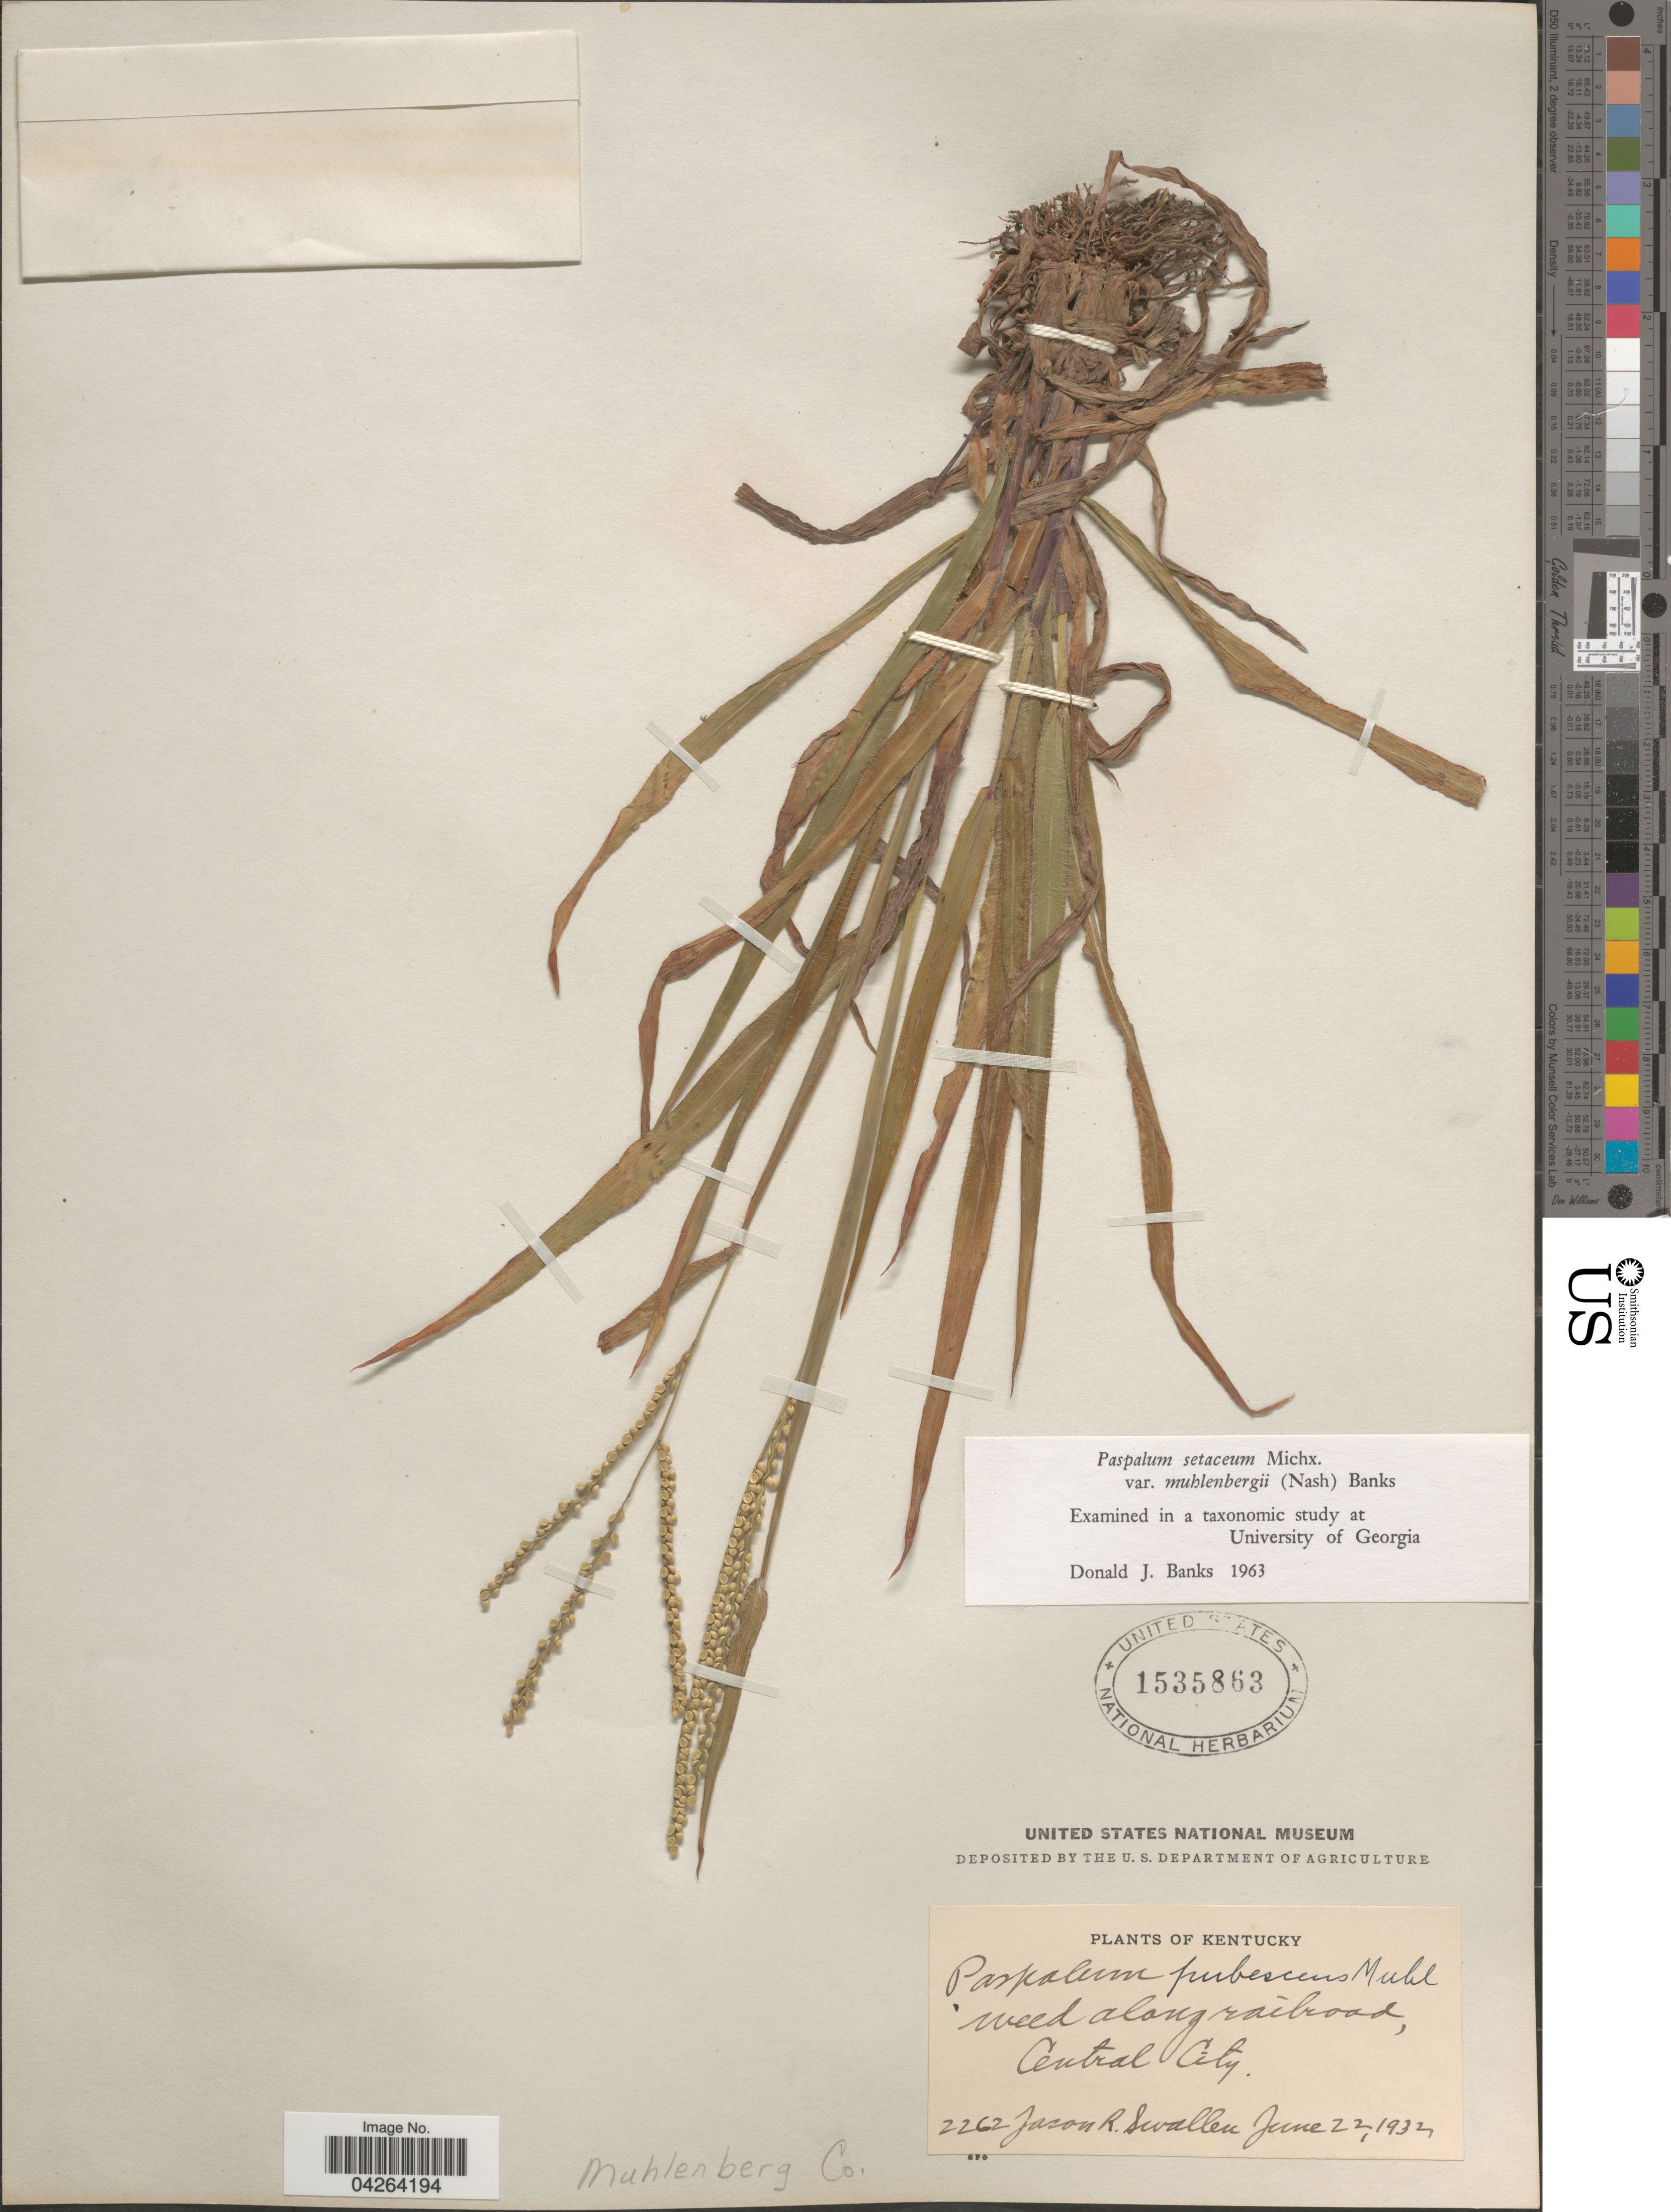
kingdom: Plantae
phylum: Tracheophyta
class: Liliopsida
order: Poales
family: Poaceae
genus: Paspalum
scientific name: Paspalum setaceum var. muhlenbergii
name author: (Nash) D.J. Banks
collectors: J. R. Swallen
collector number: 2262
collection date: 1932-06-22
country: United States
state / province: Kentucky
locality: Weed along railroad, Central City.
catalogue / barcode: US 1535863